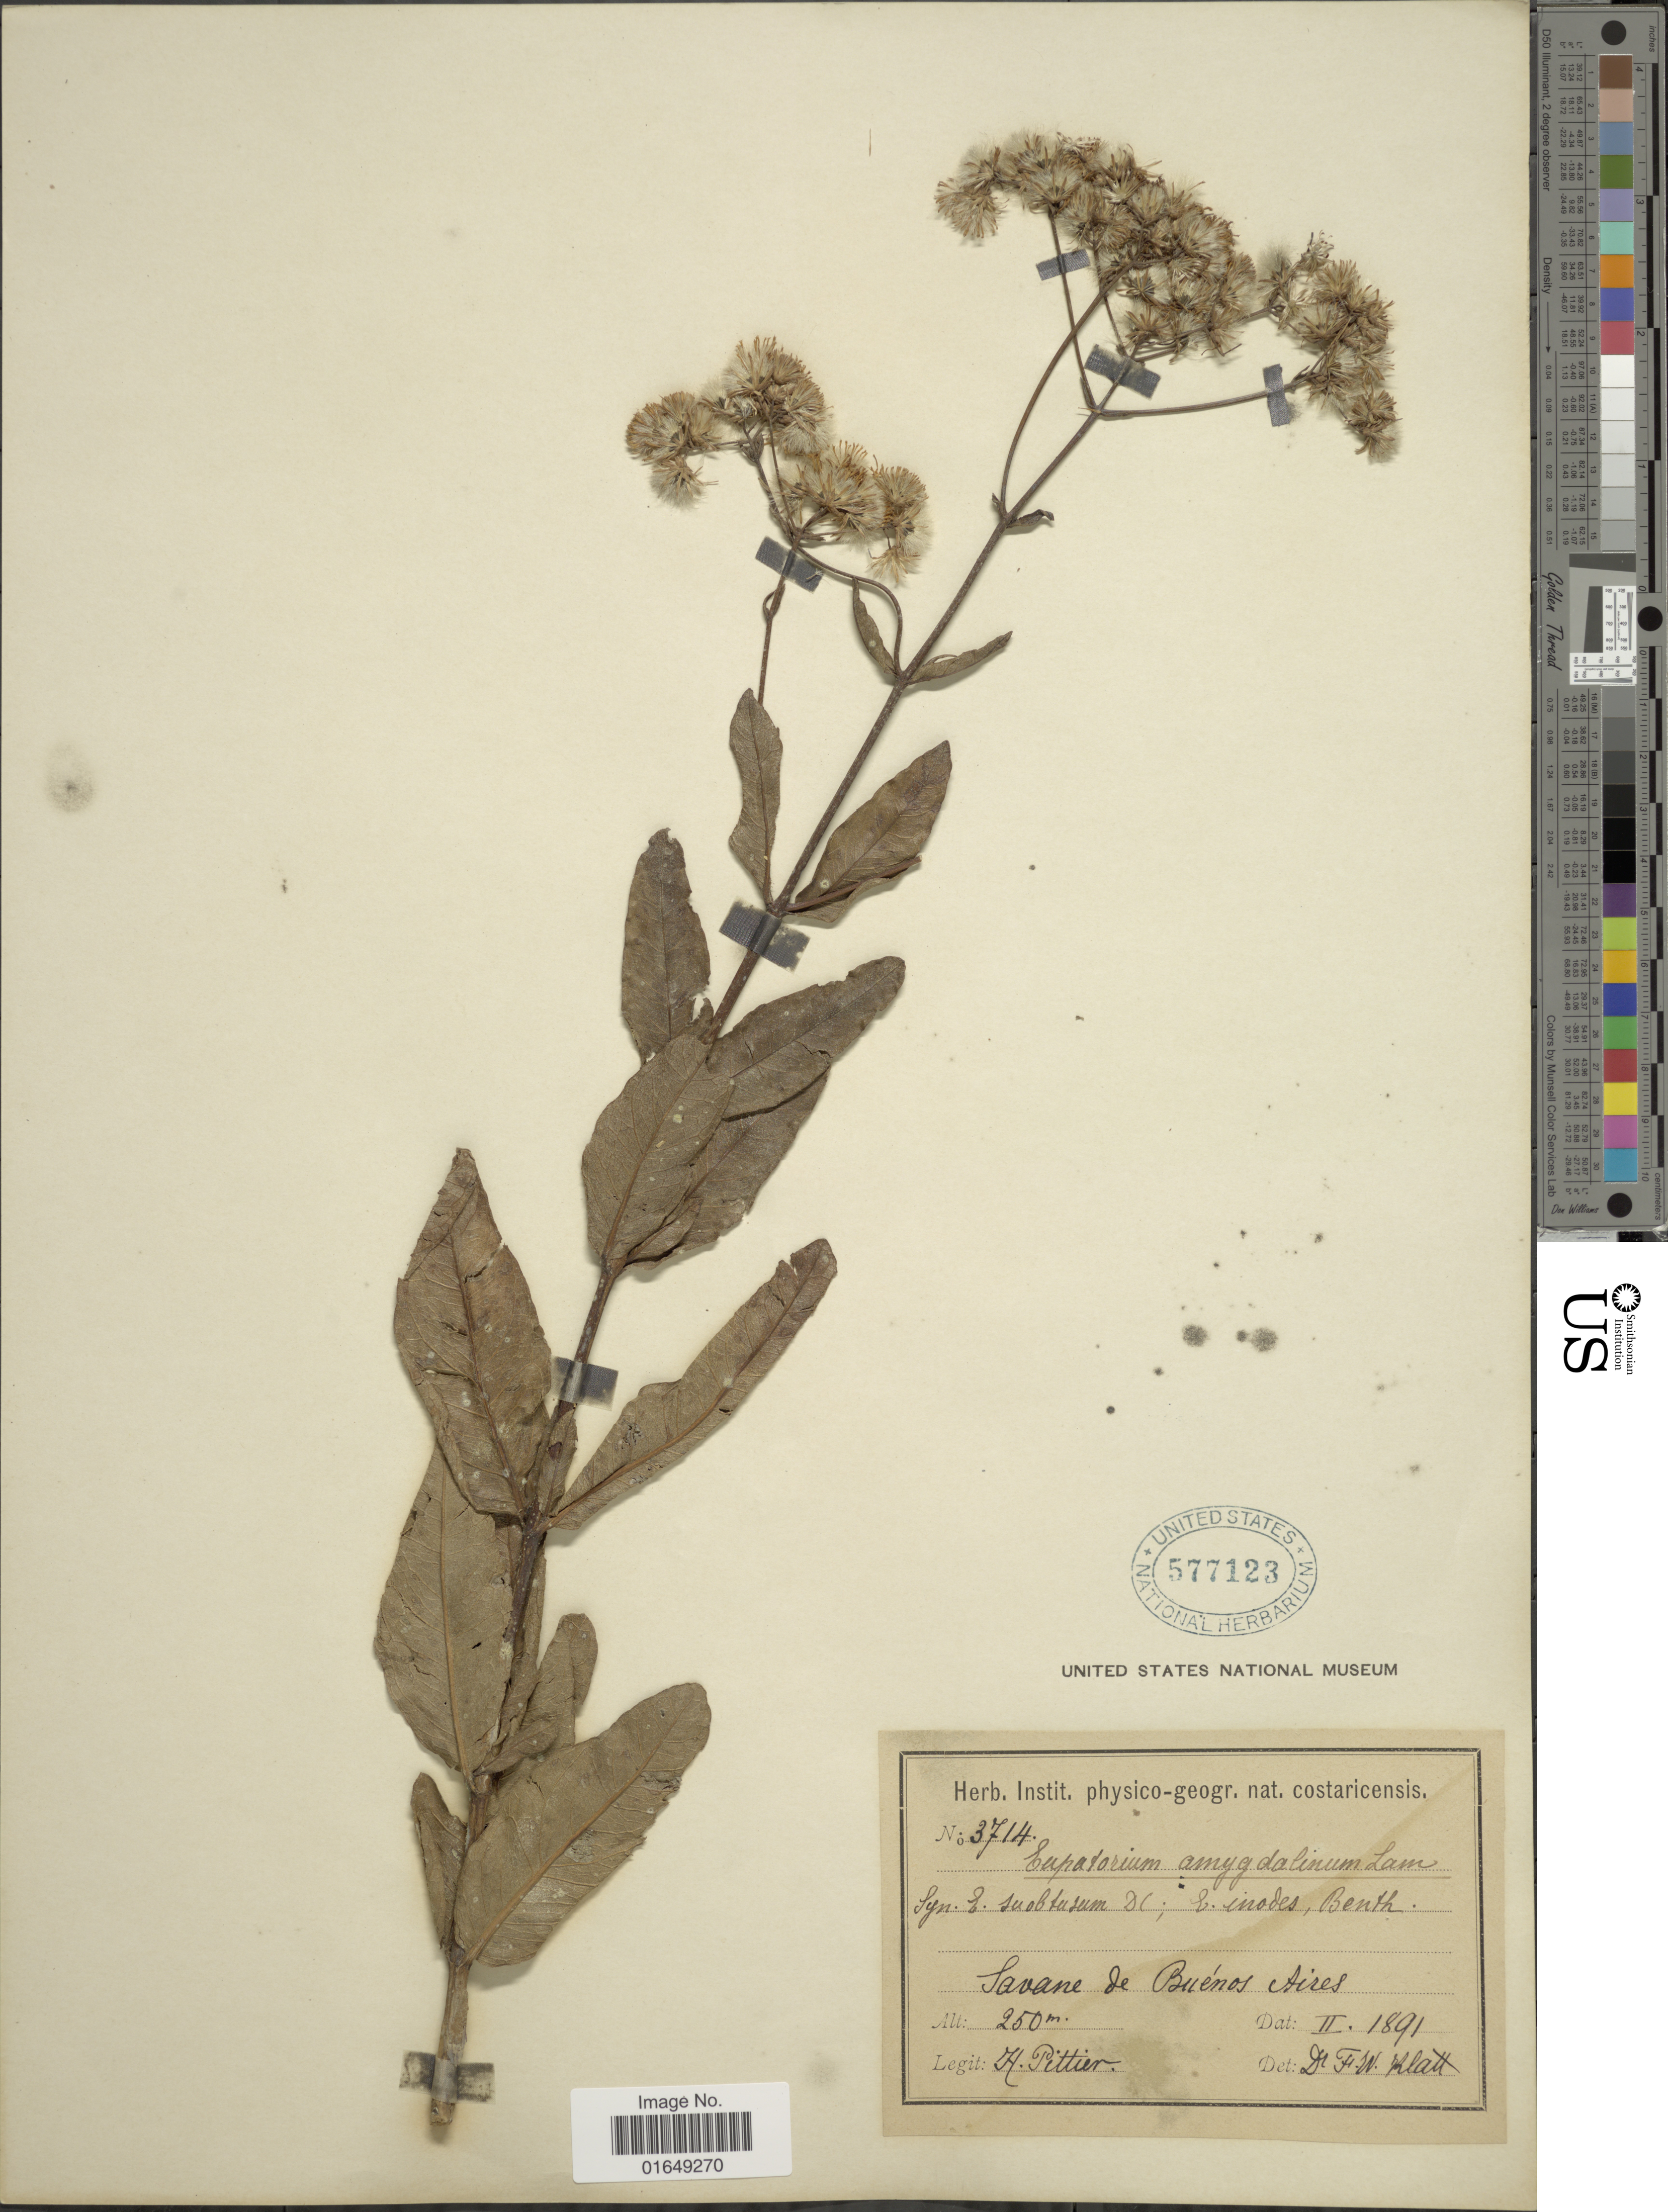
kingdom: Plantae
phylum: Tracheophyta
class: Magnoliopsida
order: Asterales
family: Asteraceae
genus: Ayapana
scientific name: Ayapana amygdalina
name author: (Lam.) R.M. King & H. Rob.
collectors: H. F. Pittier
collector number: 3714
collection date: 1891-02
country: Costa Rica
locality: Savane de Buénos Aires.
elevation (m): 250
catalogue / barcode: US 577123